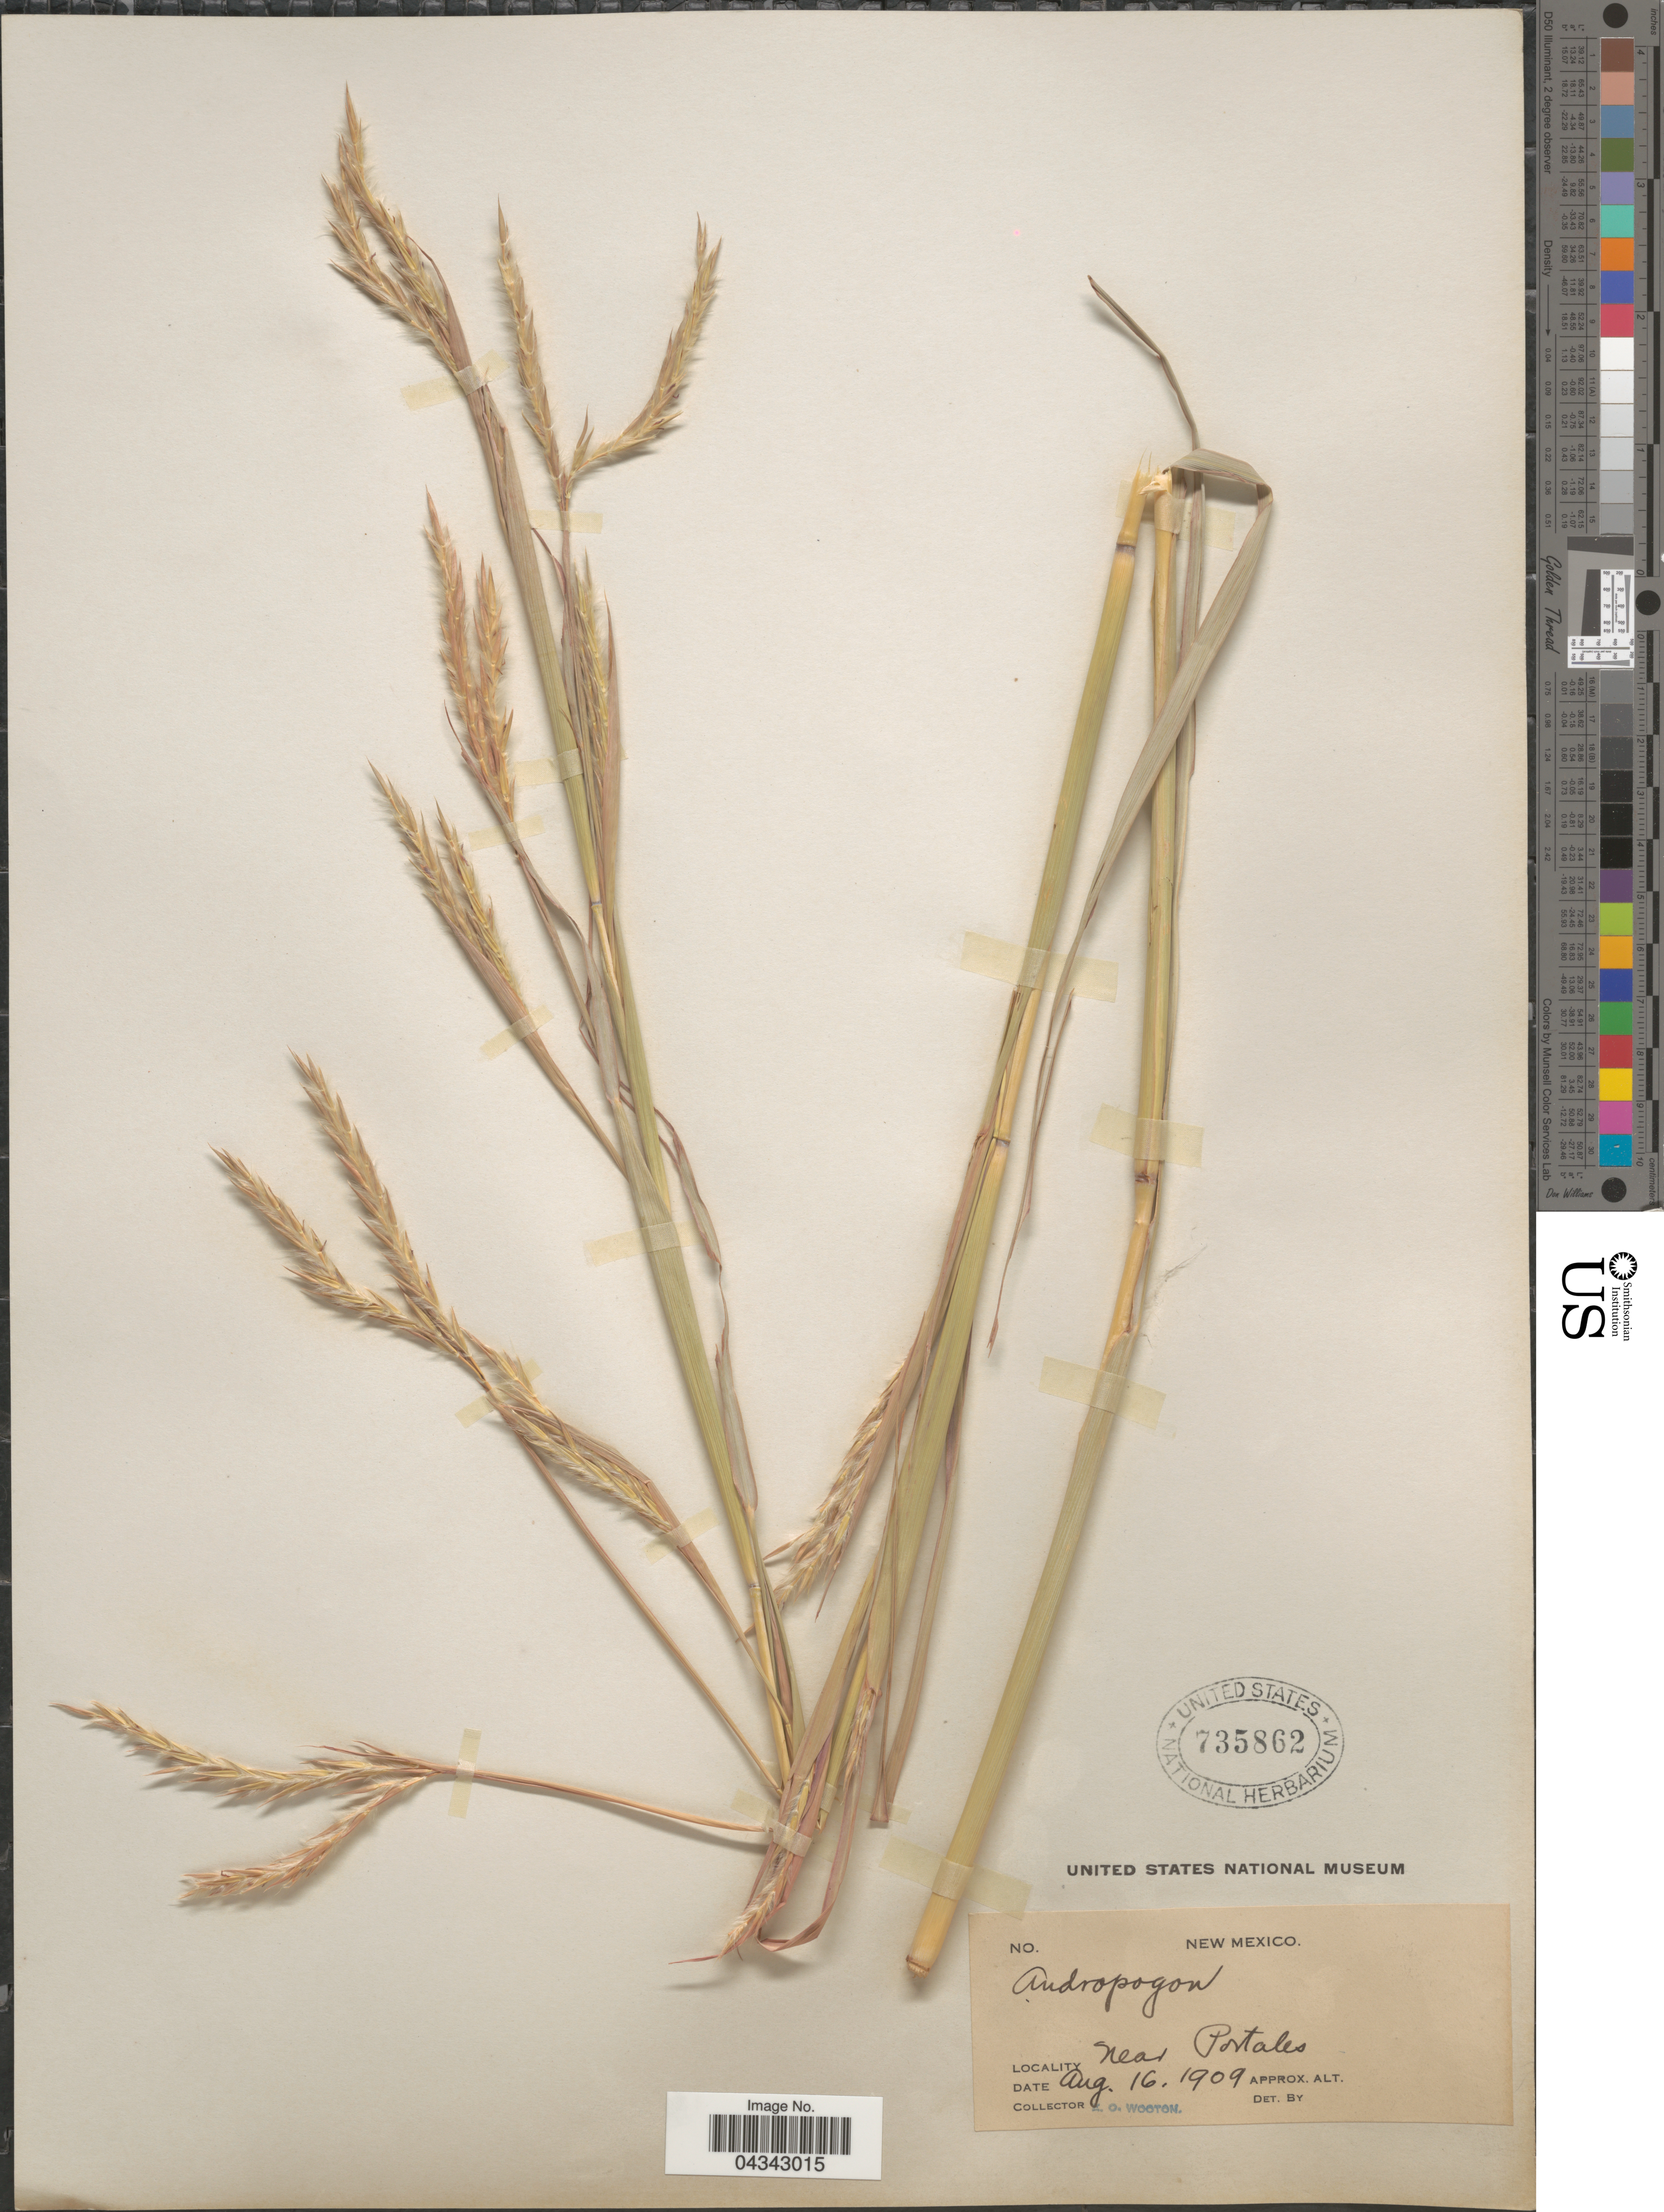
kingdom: Plantae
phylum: Tracheophyta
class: Liliopsida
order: Poales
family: Poaceae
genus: Andropogon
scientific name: Andropogon gerardii subsp. hallii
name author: (Hack.) Wipff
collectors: E. O. Wooton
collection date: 1909-08-16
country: United States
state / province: New Mexico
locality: Near Portales.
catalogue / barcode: US 735862